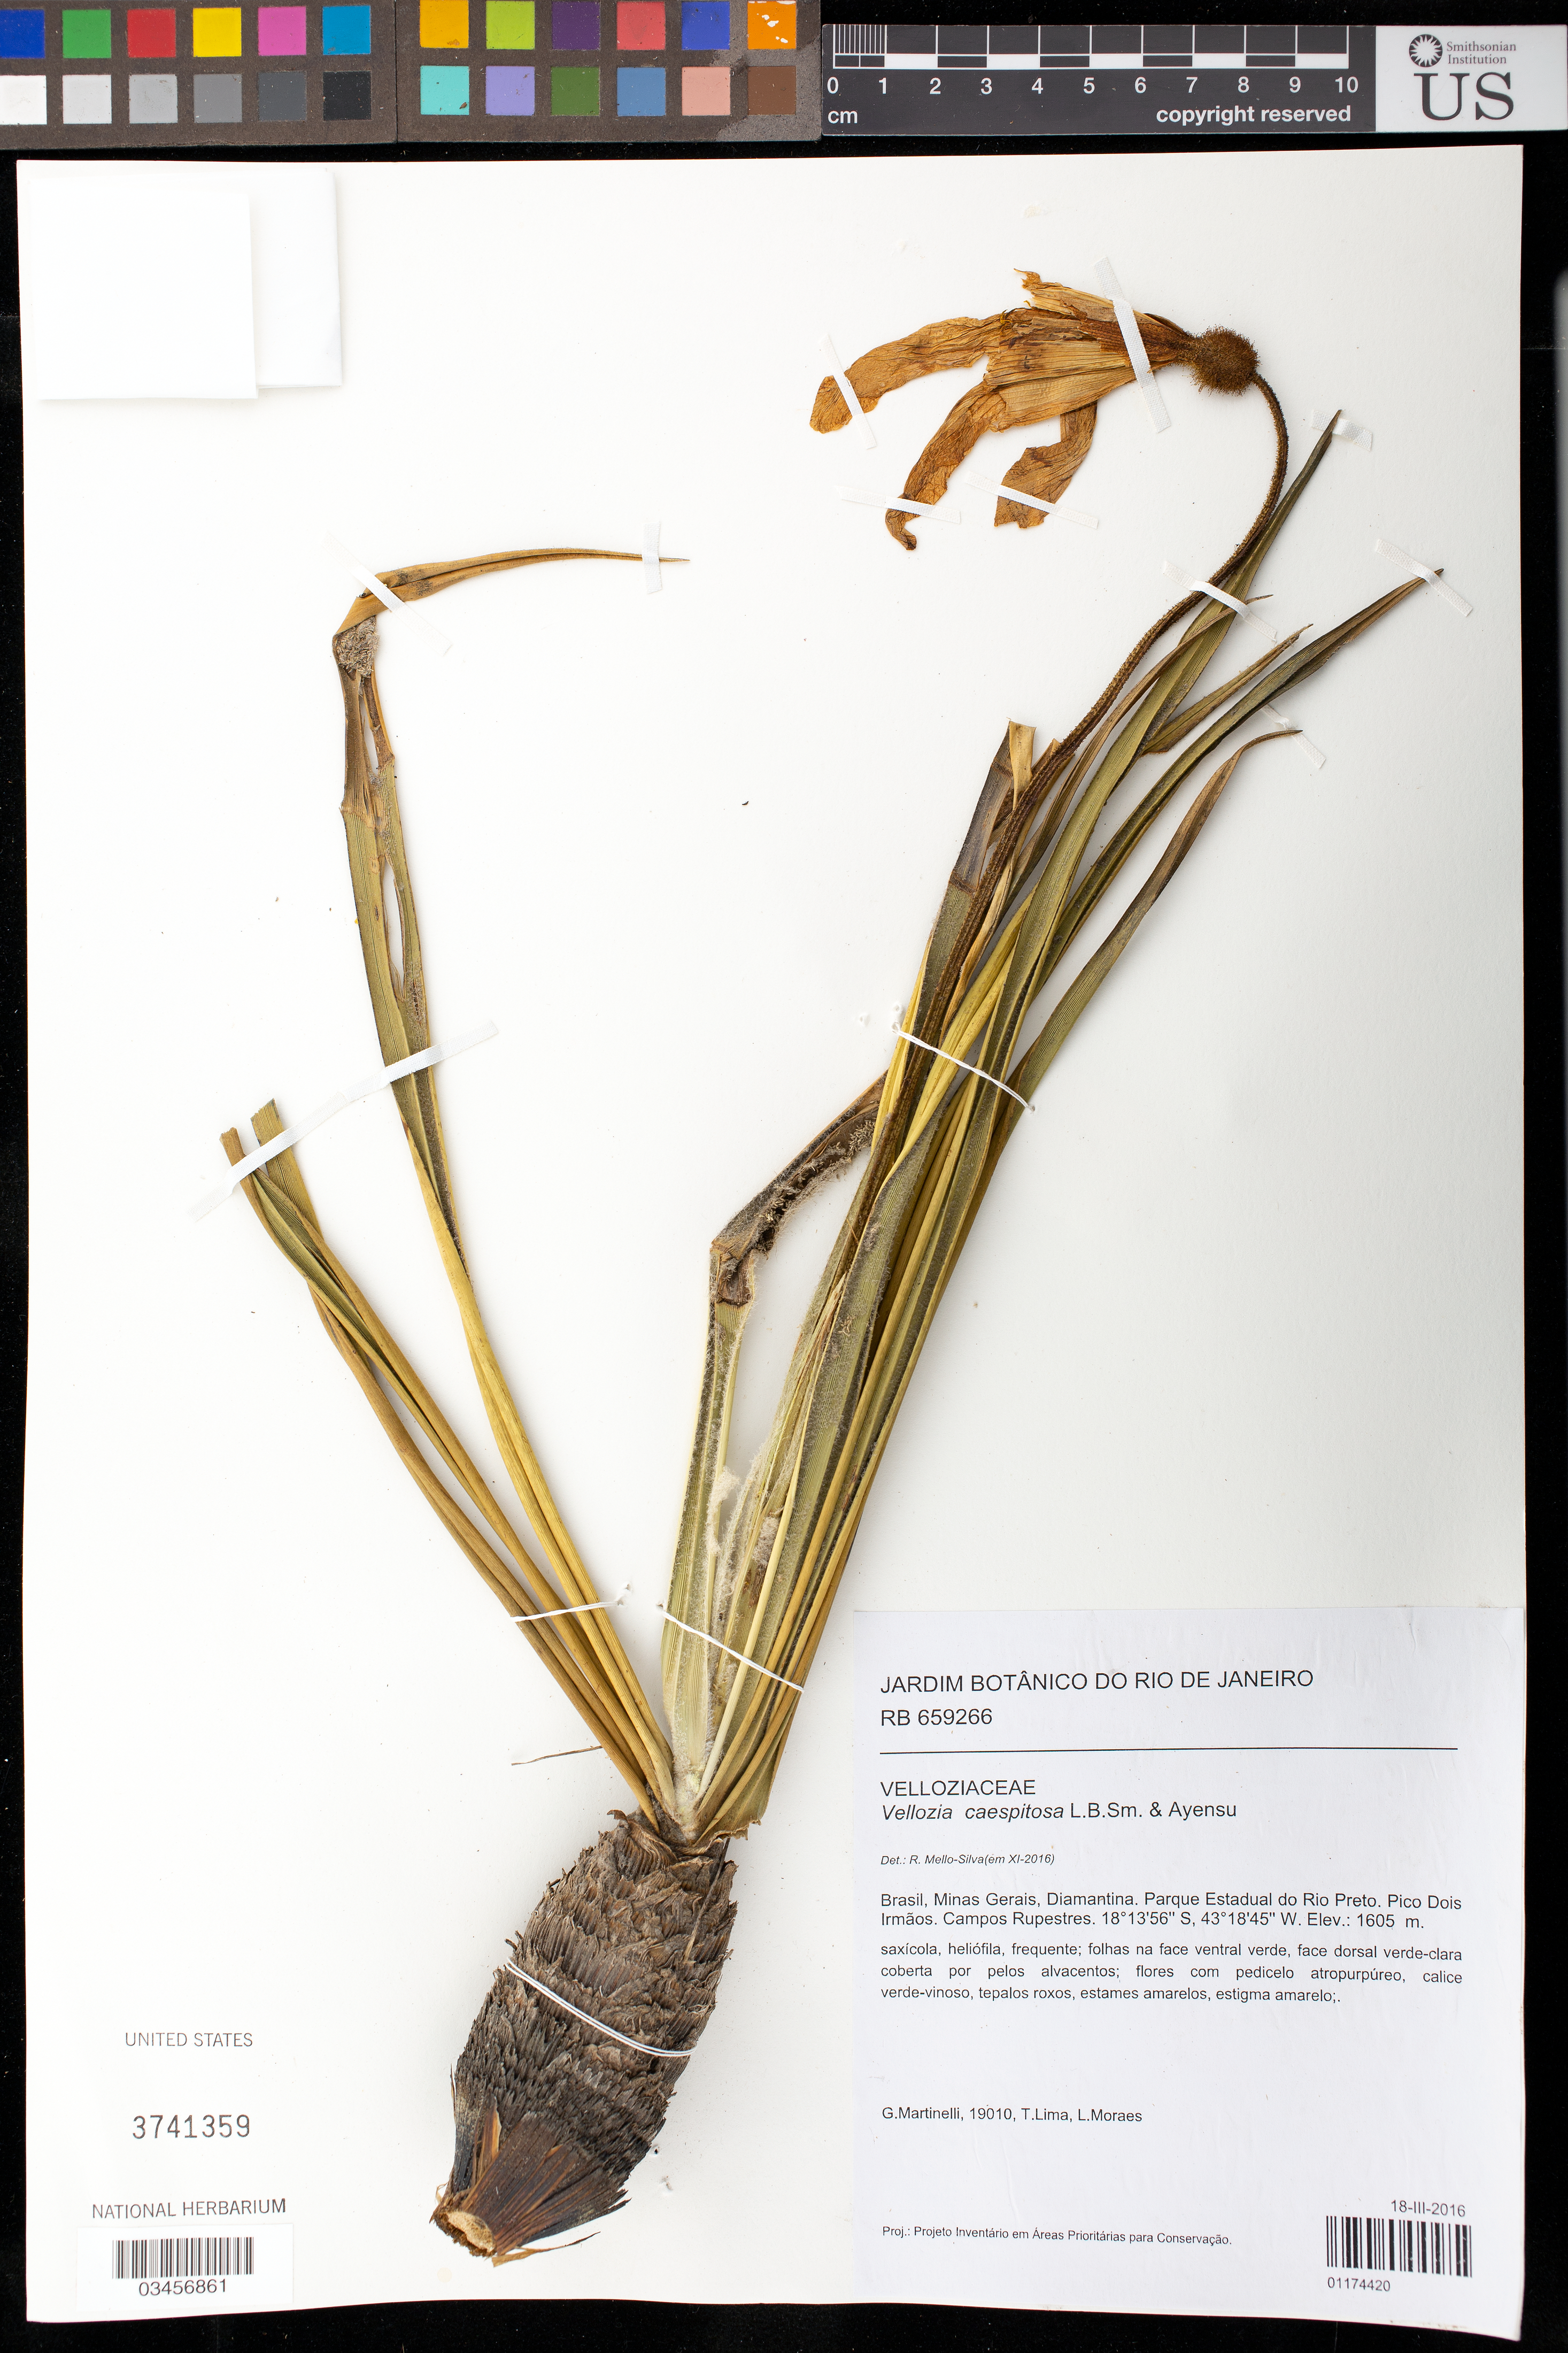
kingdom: Plantae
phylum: Tracheophyta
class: Liliopsida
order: Pandanales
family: Velloziaceae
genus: Vellozia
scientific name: Vellozia caespitosa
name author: L.B. Sm. & Ayensu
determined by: Mello-Silva, R.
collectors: G. Martinelli, T. Lima & L. Moraes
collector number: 19010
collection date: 2016-03-18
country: Brazil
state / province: Minas Gerais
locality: Diamantina. parque Estadual do Rio Preto. Pico Dois Irmãos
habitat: Campos rupestres. Saxícola, heliófila, frequente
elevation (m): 1605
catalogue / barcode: US 3741359